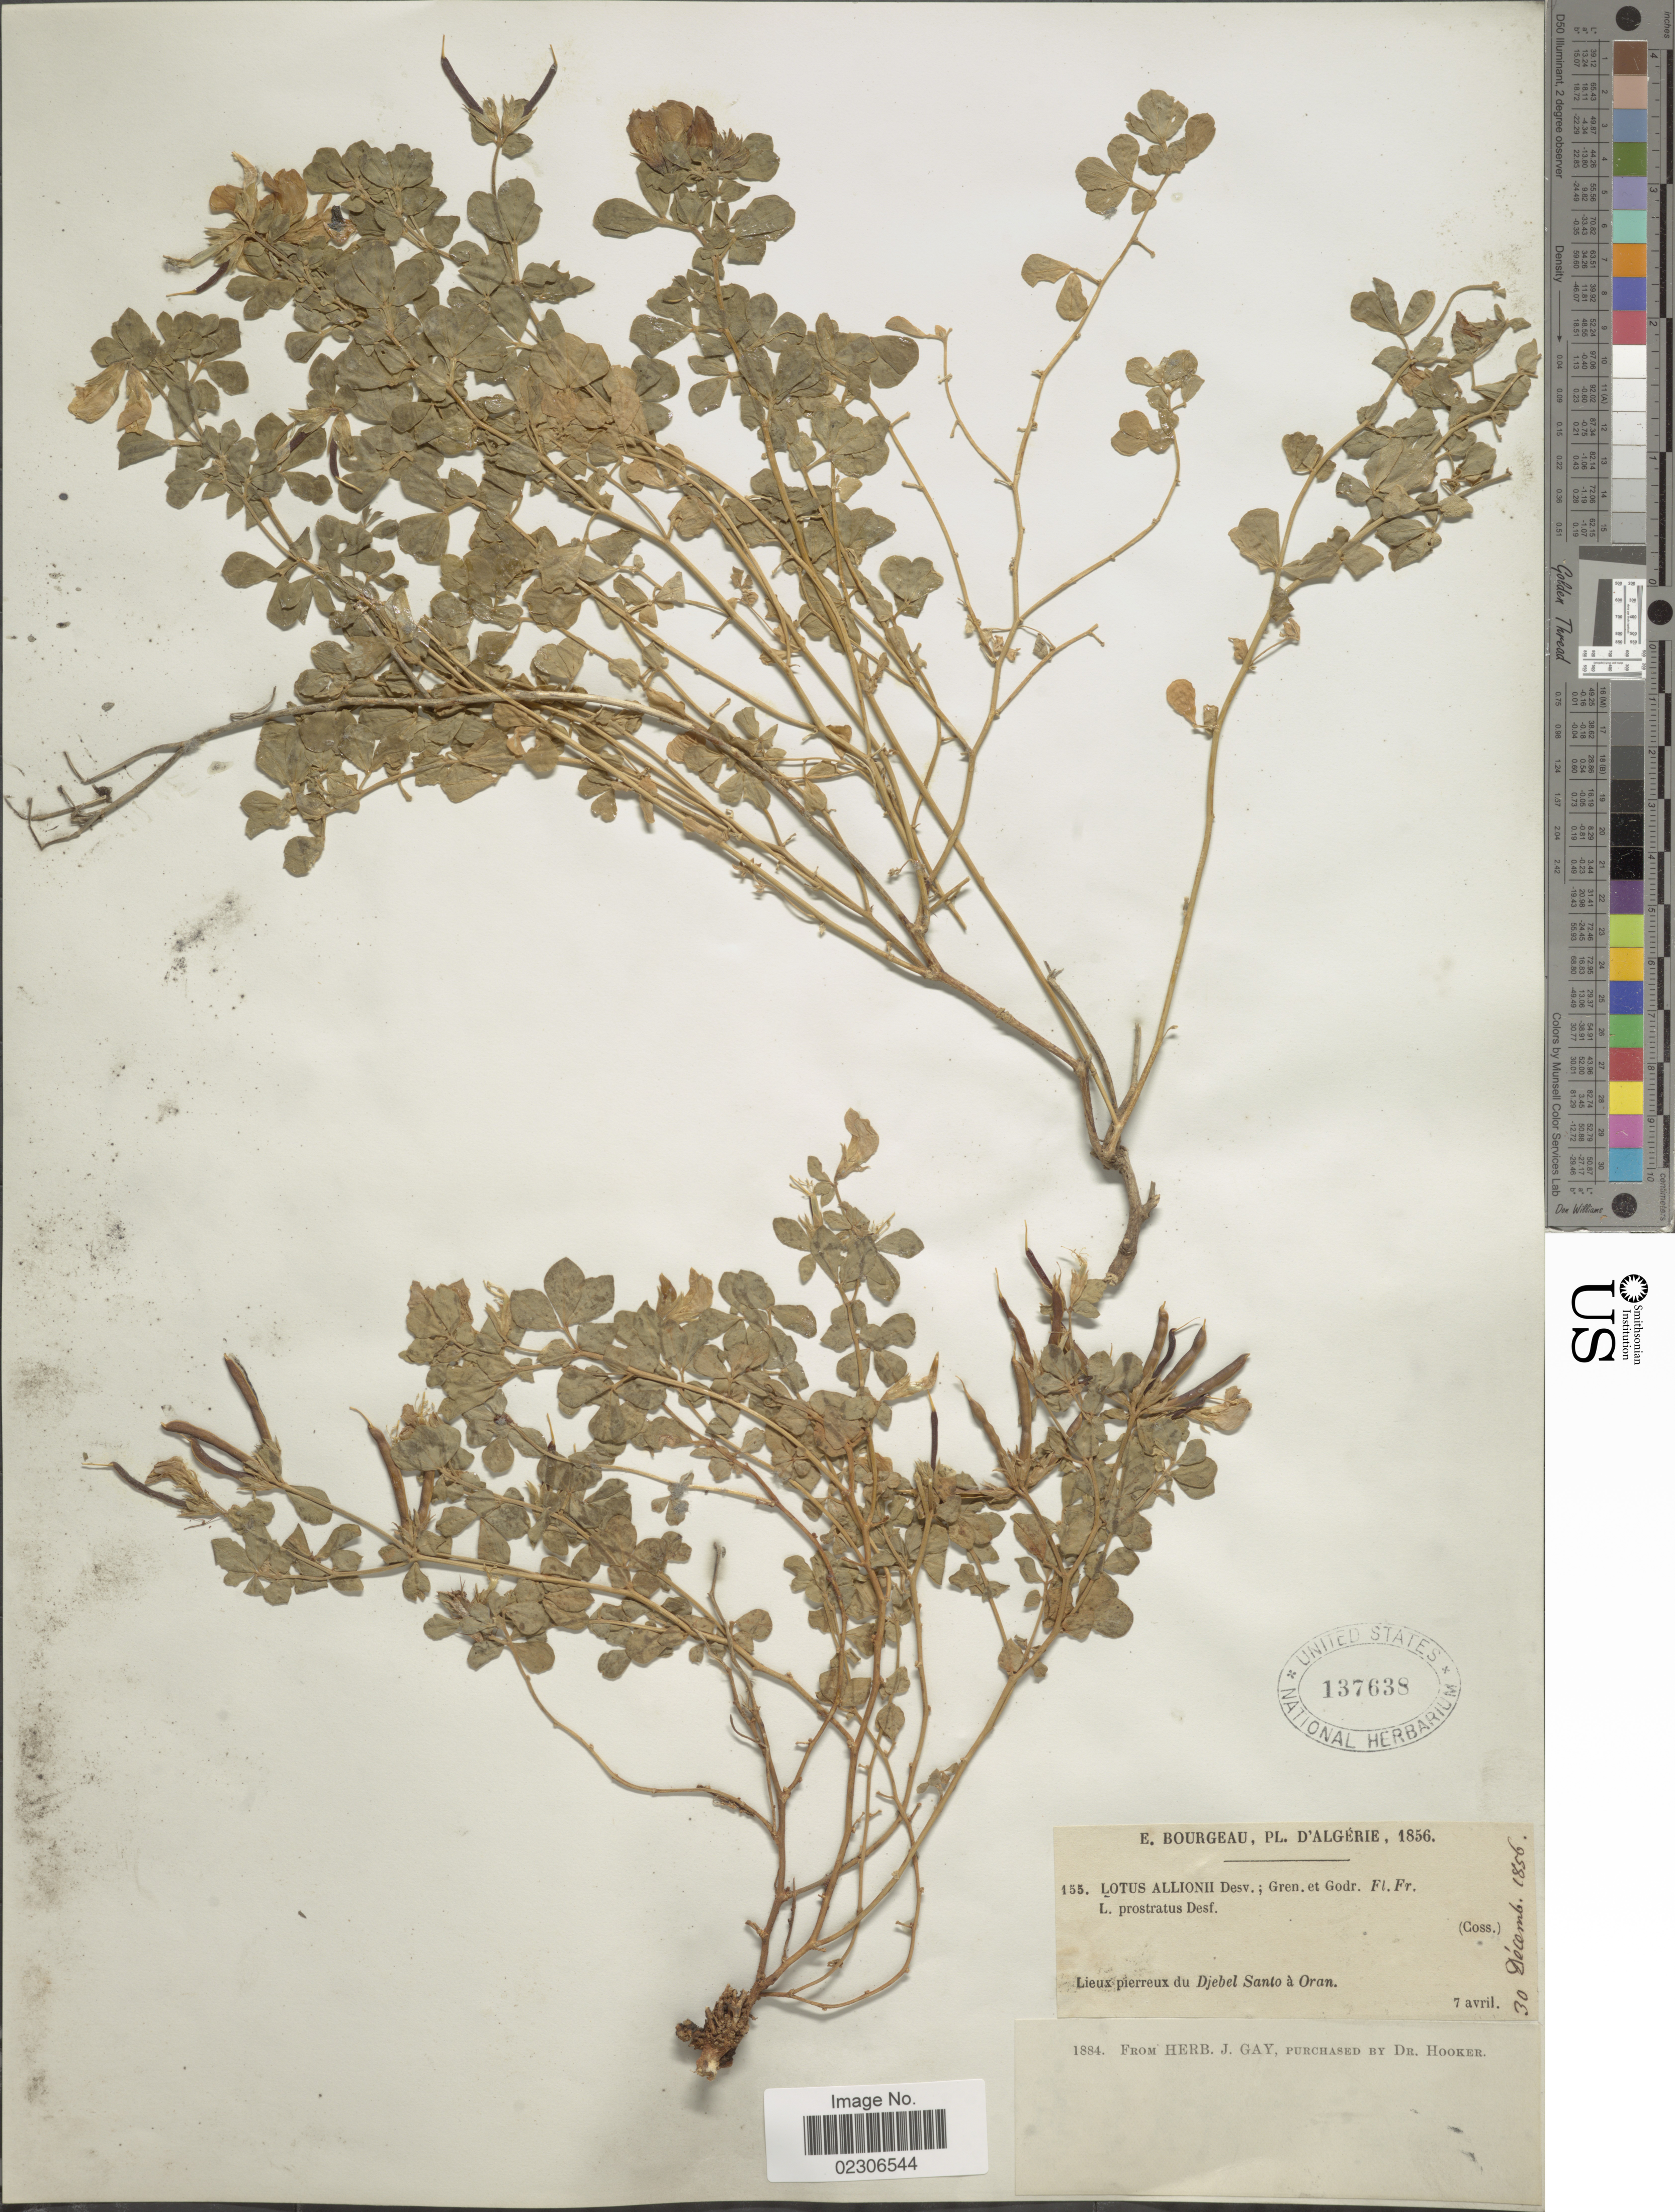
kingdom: Plantae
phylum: Tracheophyta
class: Magnoliopsida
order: Fabales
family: Fabaceae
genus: Lotus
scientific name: Lotus allionii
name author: Desv.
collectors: E. Bourgeau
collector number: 155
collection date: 1856-12-30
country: Algeria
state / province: Oran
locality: Djebel Santo à Oran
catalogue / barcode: US 137638